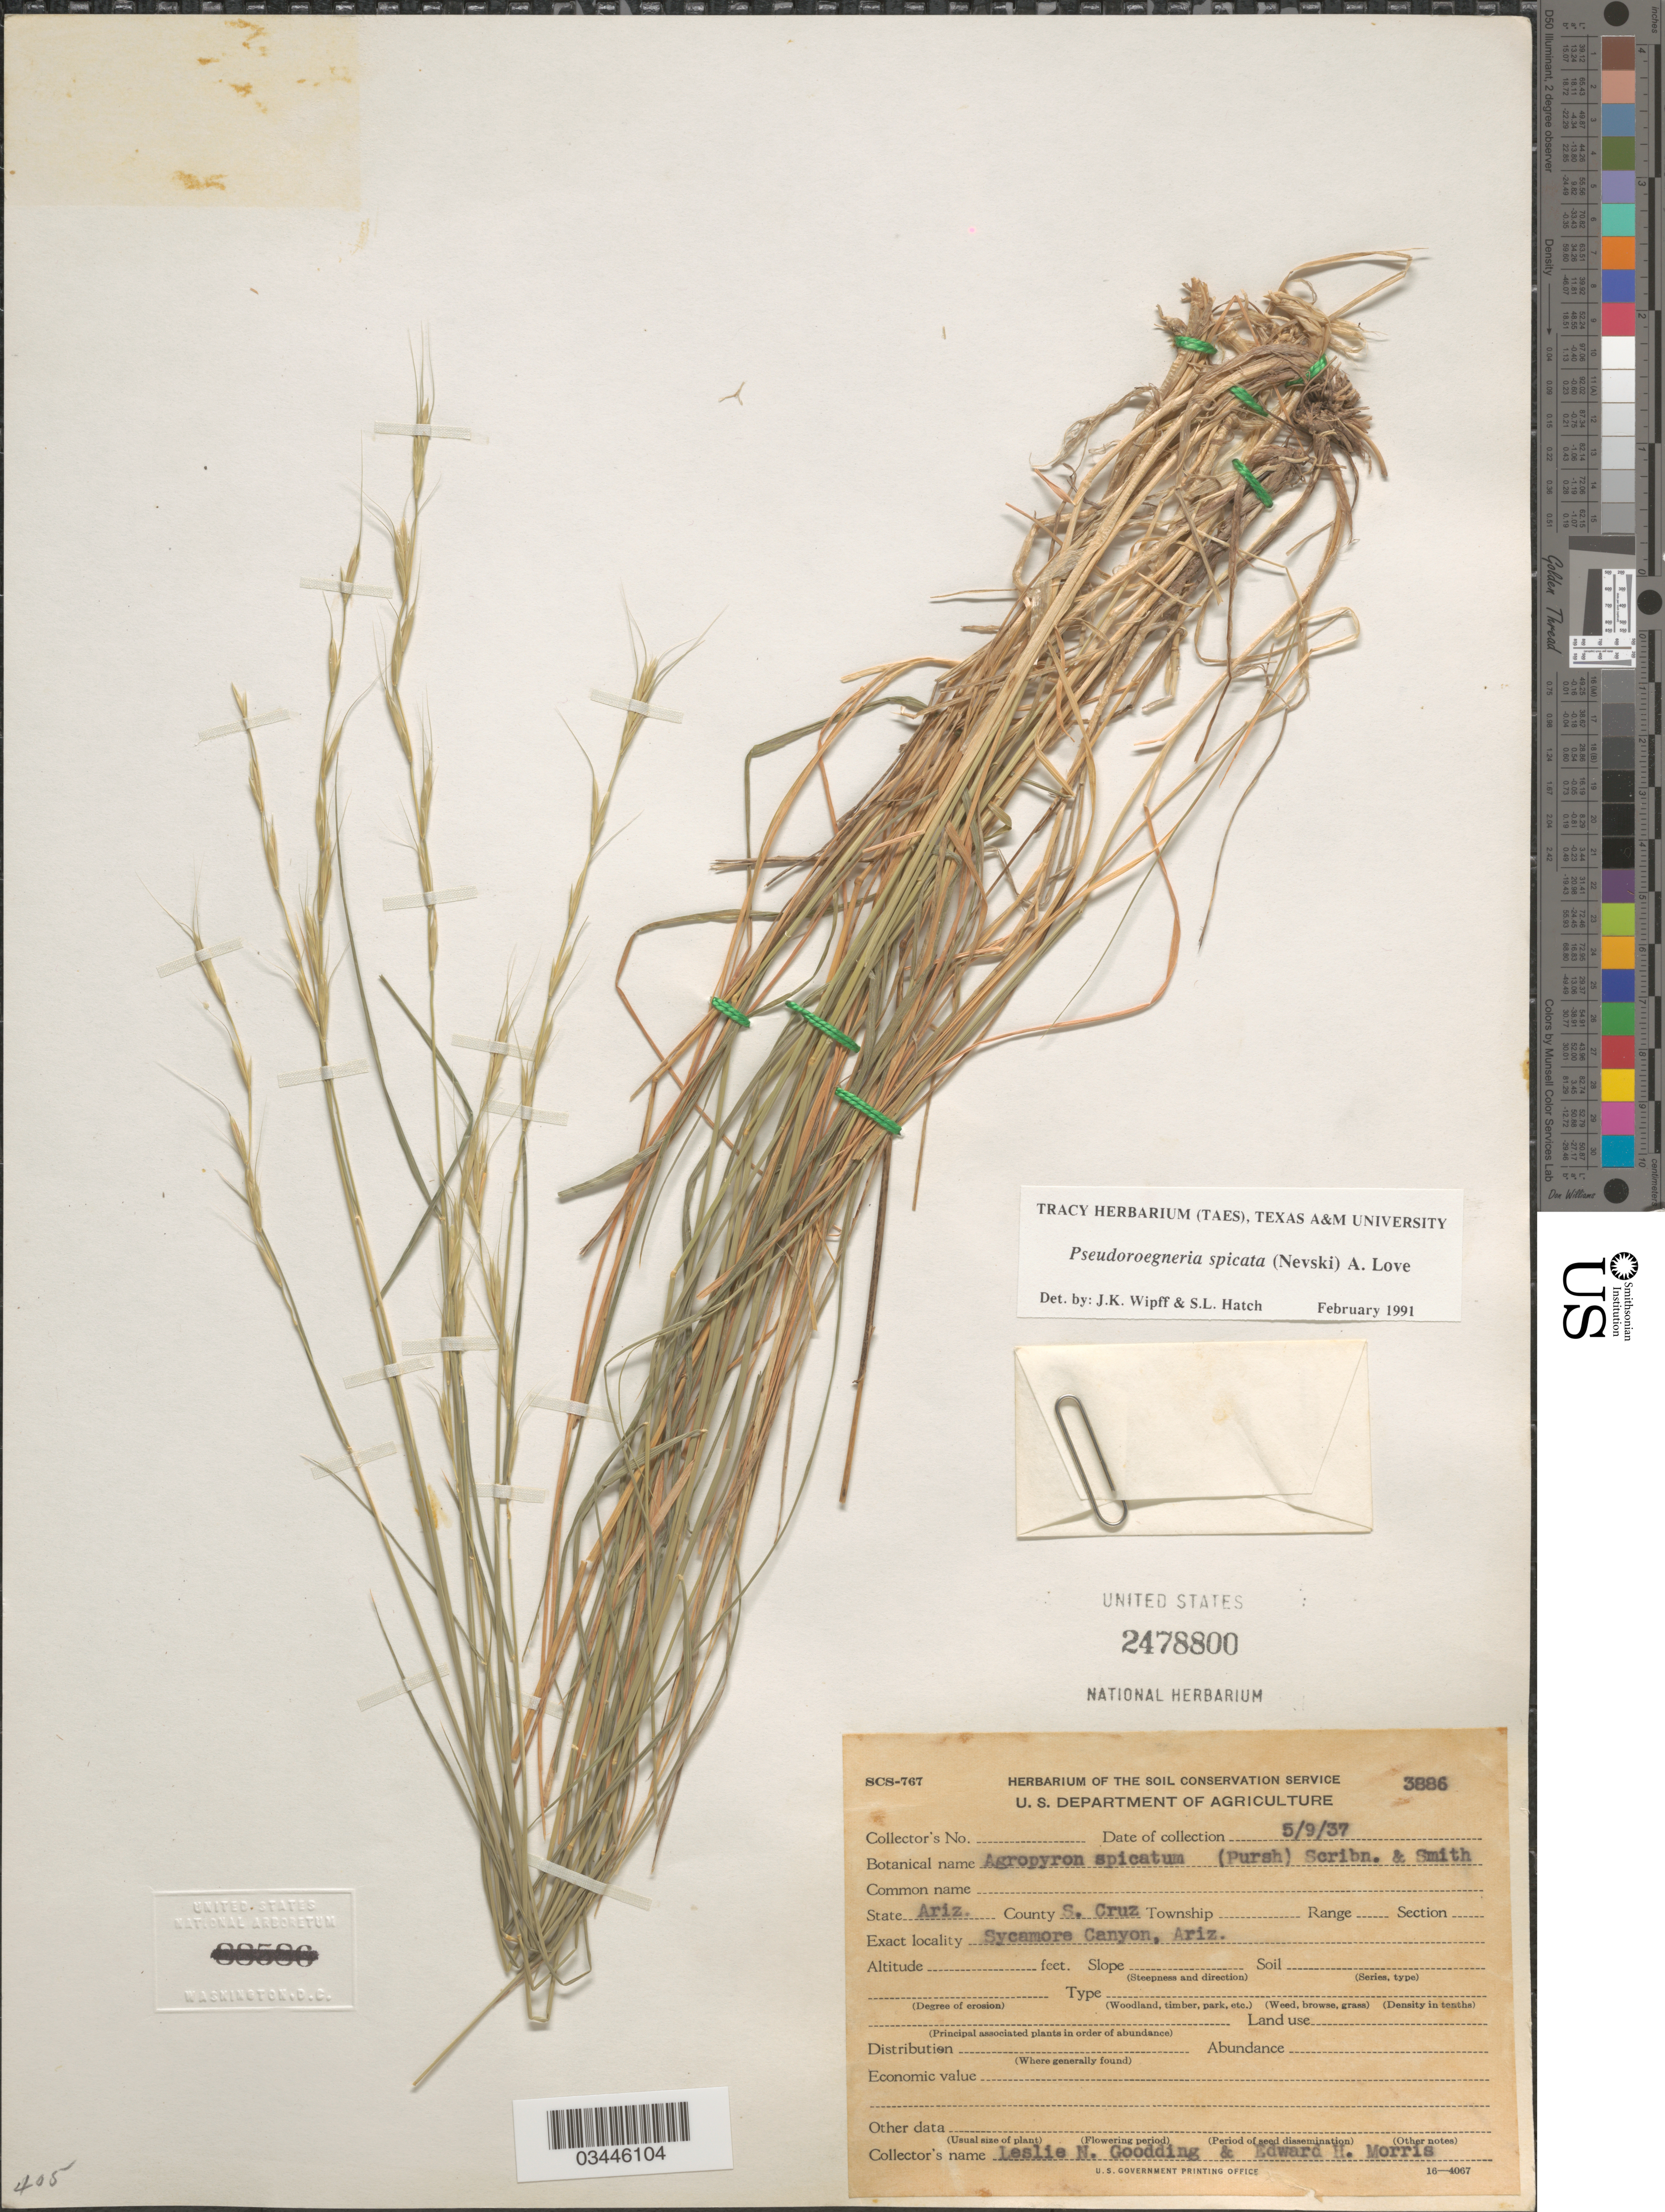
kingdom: Plantae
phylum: Tracheophyta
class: Liliopsida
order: Poales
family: Poaceae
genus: Pseudoroegneria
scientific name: Pseudoroegneria spicata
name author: (Pursh) Á. Löve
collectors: L. N. Goodding & E. Morris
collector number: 3886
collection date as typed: Transcribed d/m/y: 9/5/37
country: United States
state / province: Arizona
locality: County S. Cruz. Sycamore Canyon.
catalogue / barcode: US 2478800